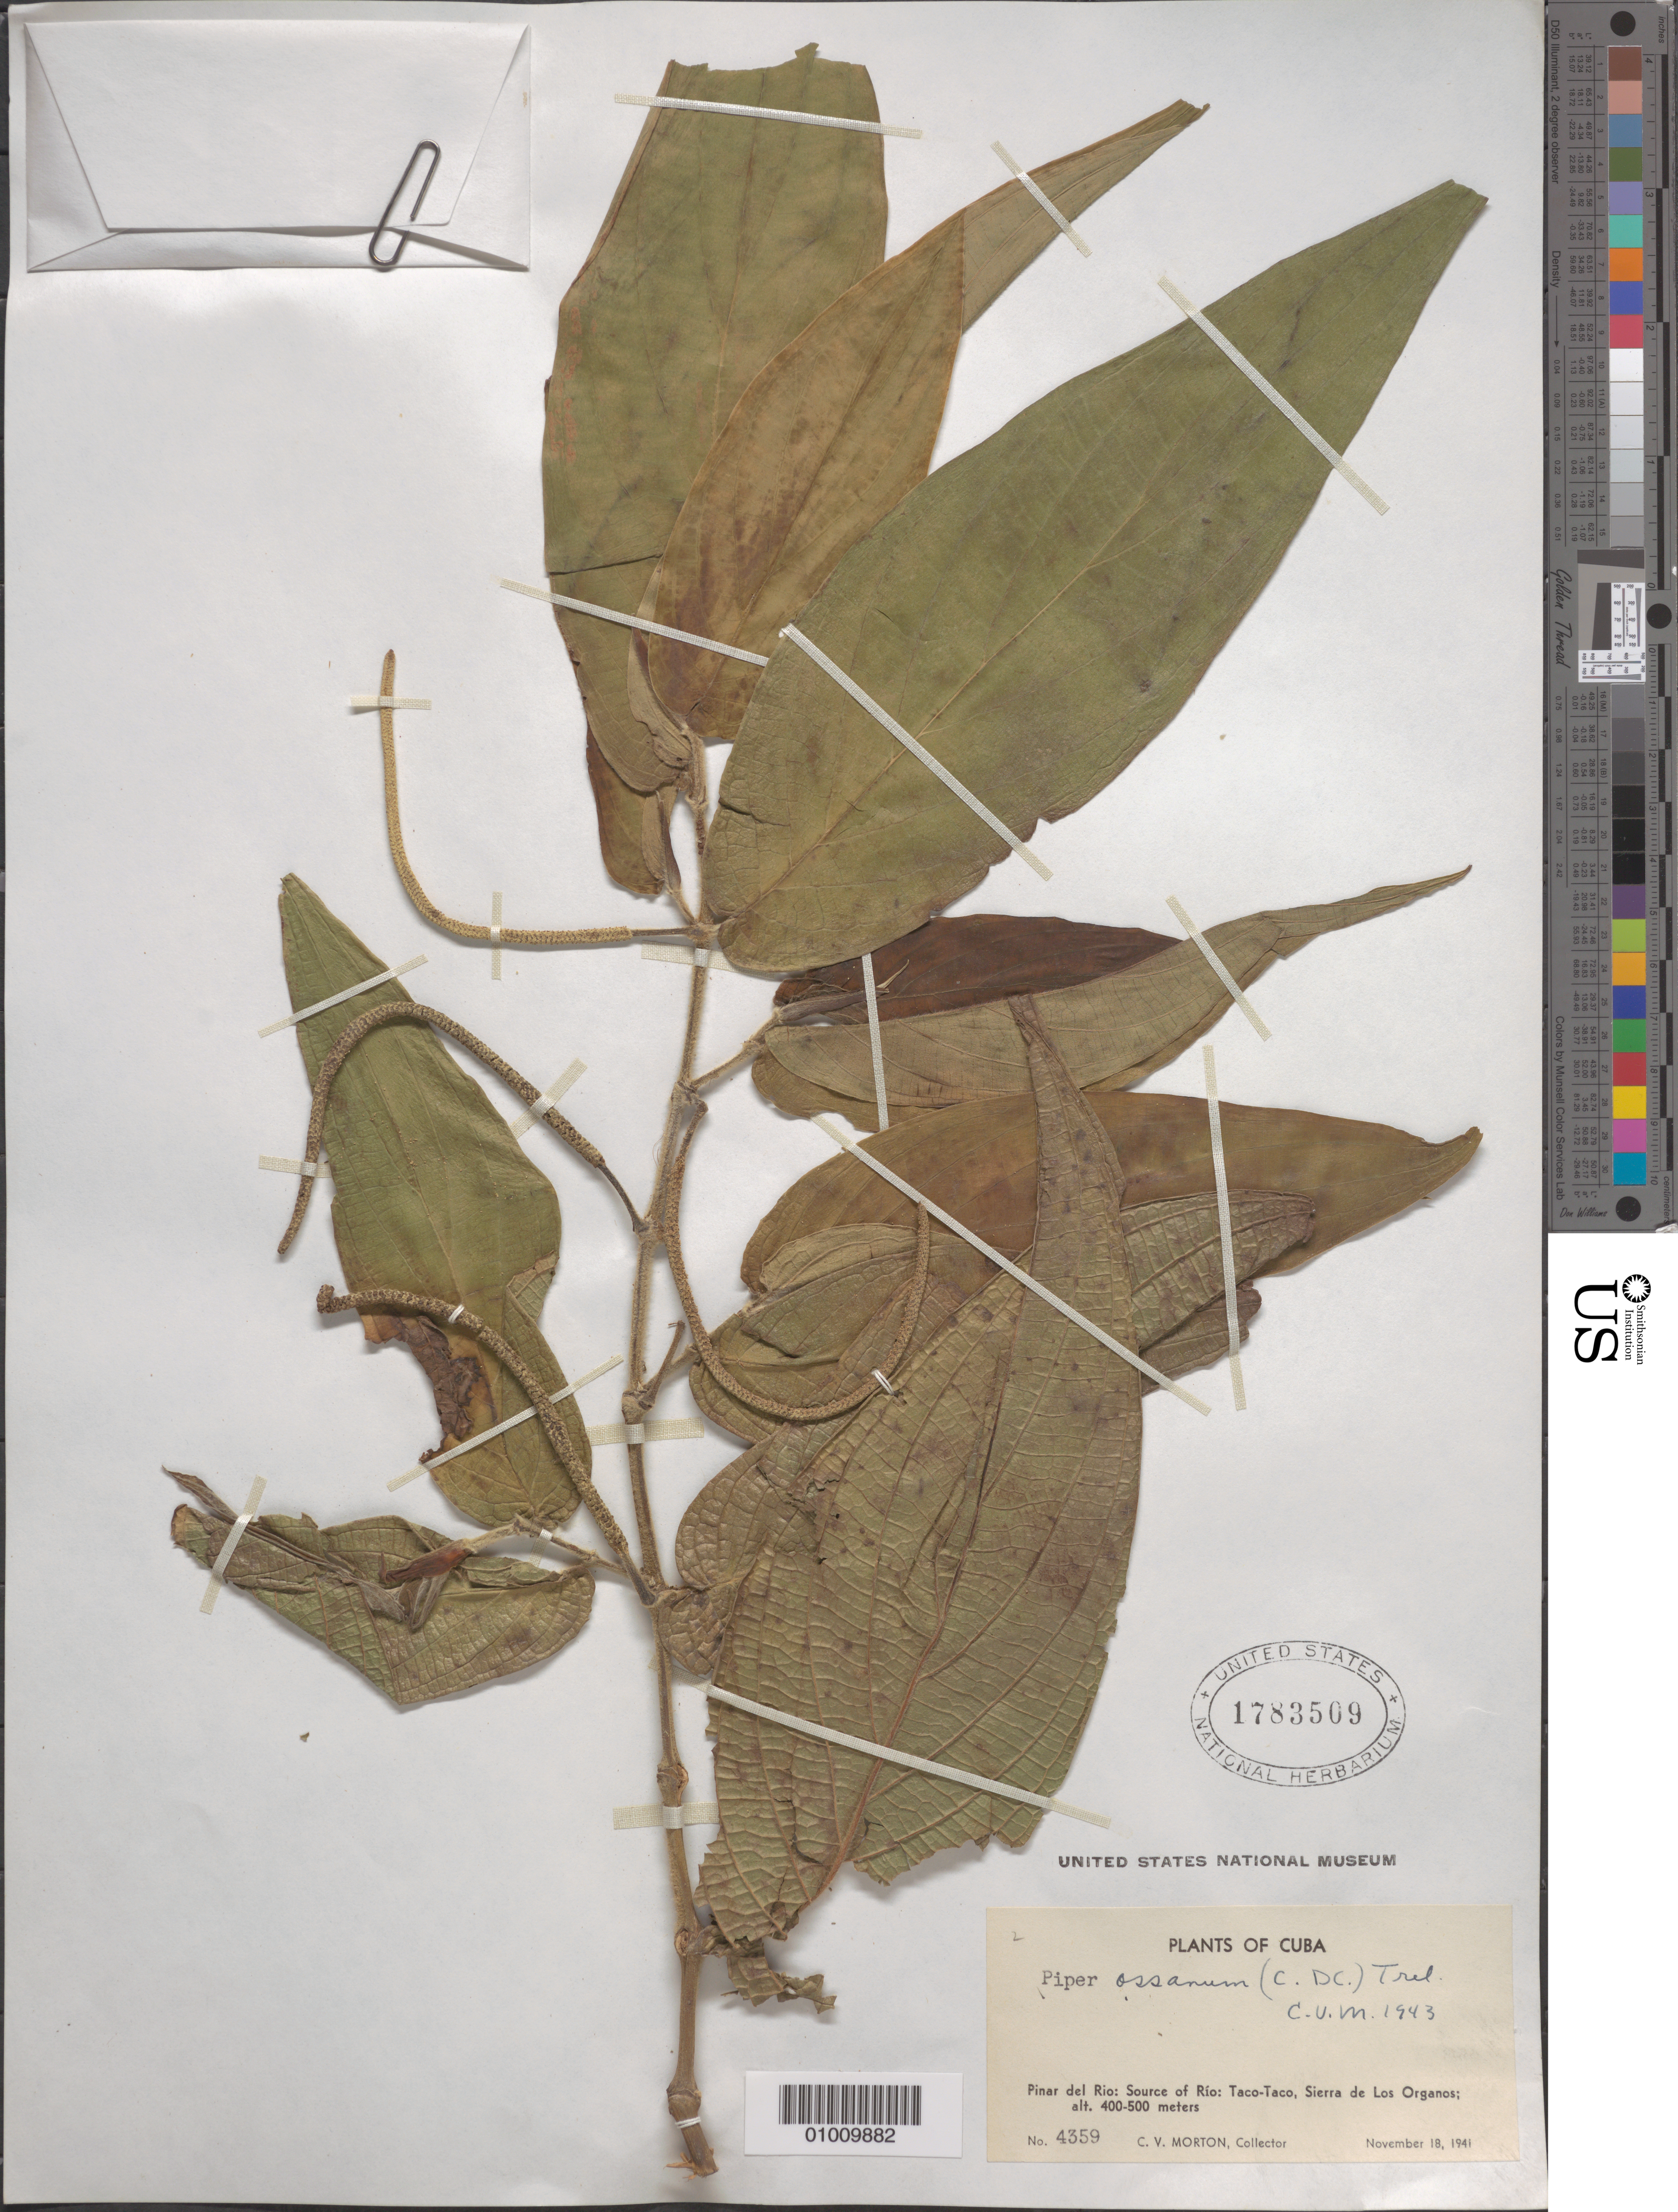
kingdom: Plantae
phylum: Tracheophyta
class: Magnoliopsida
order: Piperales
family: Piperaceae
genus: Piper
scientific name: Piper ossanum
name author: (C. DC.) Trel.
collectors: C. V. Morton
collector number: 4359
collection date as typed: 18 Nov 1941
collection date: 1941-11-18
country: Cuba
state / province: Pinar del Rio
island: Cuba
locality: Pinar del Rio: Source of Rio: Taco-Taco, Sierra de los Organos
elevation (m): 400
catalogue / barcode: US 1783509